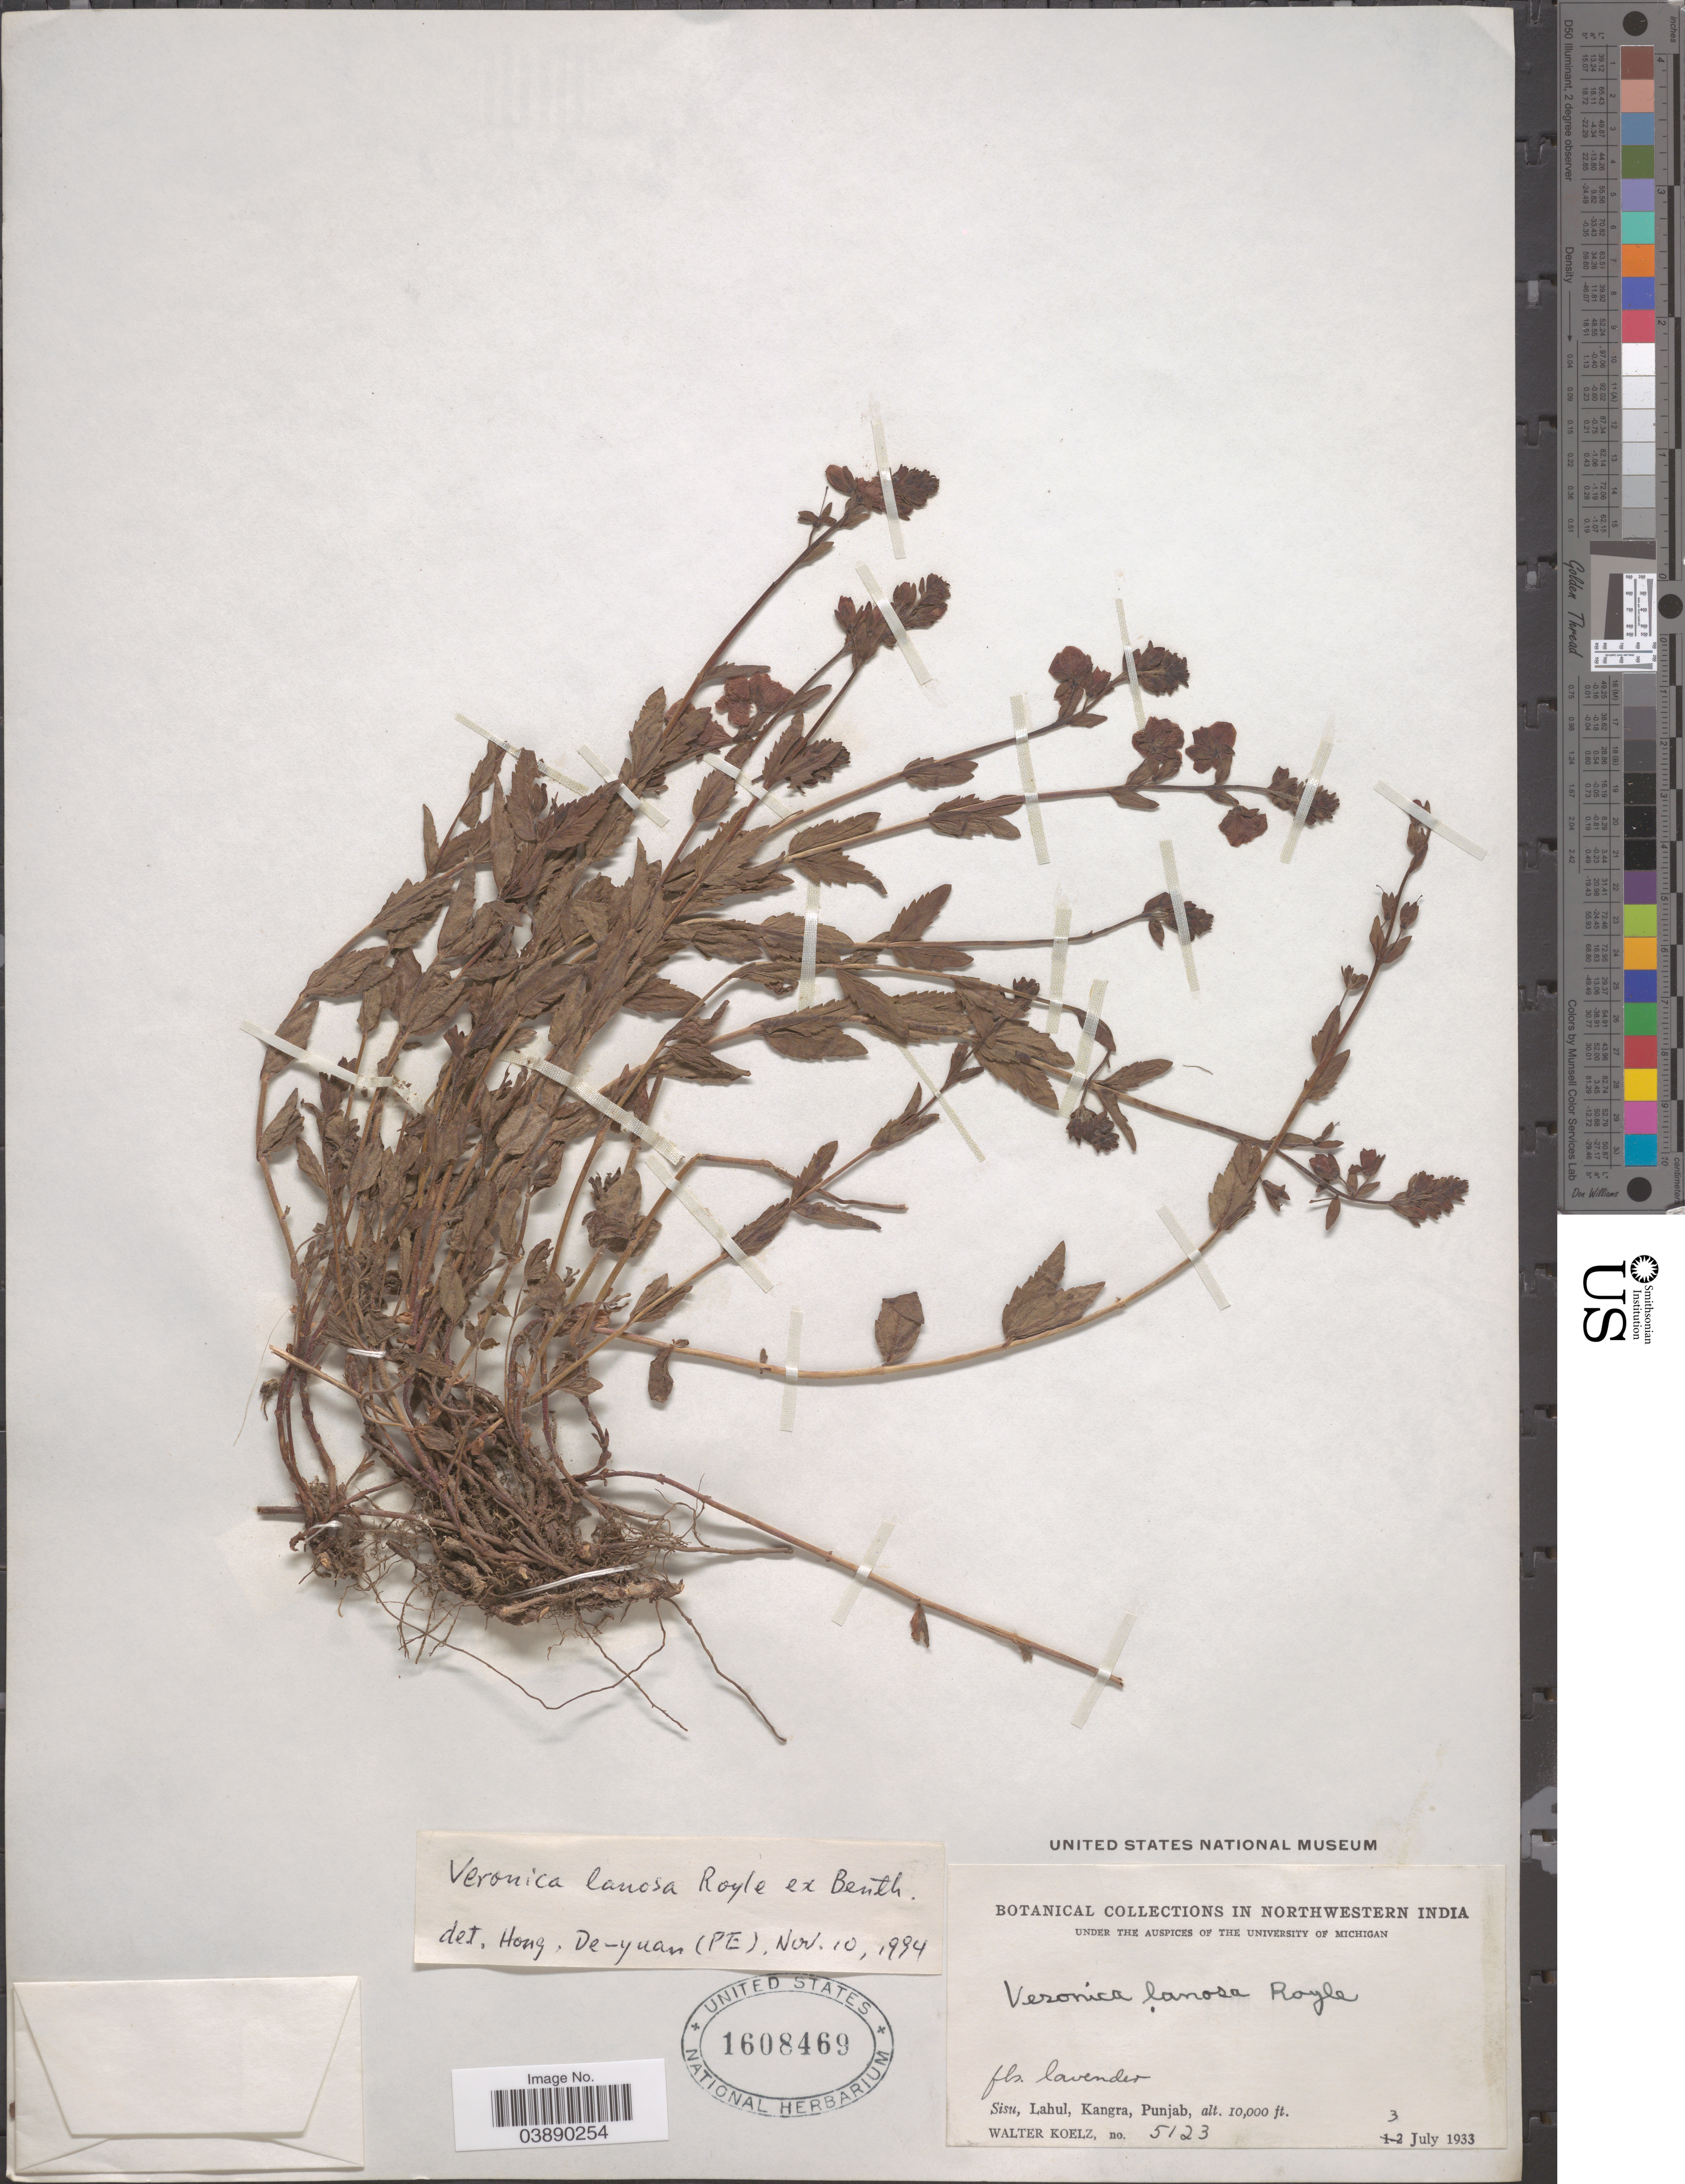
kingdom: Plantae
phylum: Tracheophyta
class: Magnoliopsida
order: Lamiales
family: Plantaginaceae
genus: Veronica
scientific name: Veronica lanosa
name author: Royle ex Benth.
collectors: W. N. Koelz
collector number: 5123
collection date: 1933-07-03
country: India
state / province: Punjab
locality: Northwestern India. Sisu, Lahul, Kangra.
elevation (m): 3048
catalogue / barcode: US 1608469